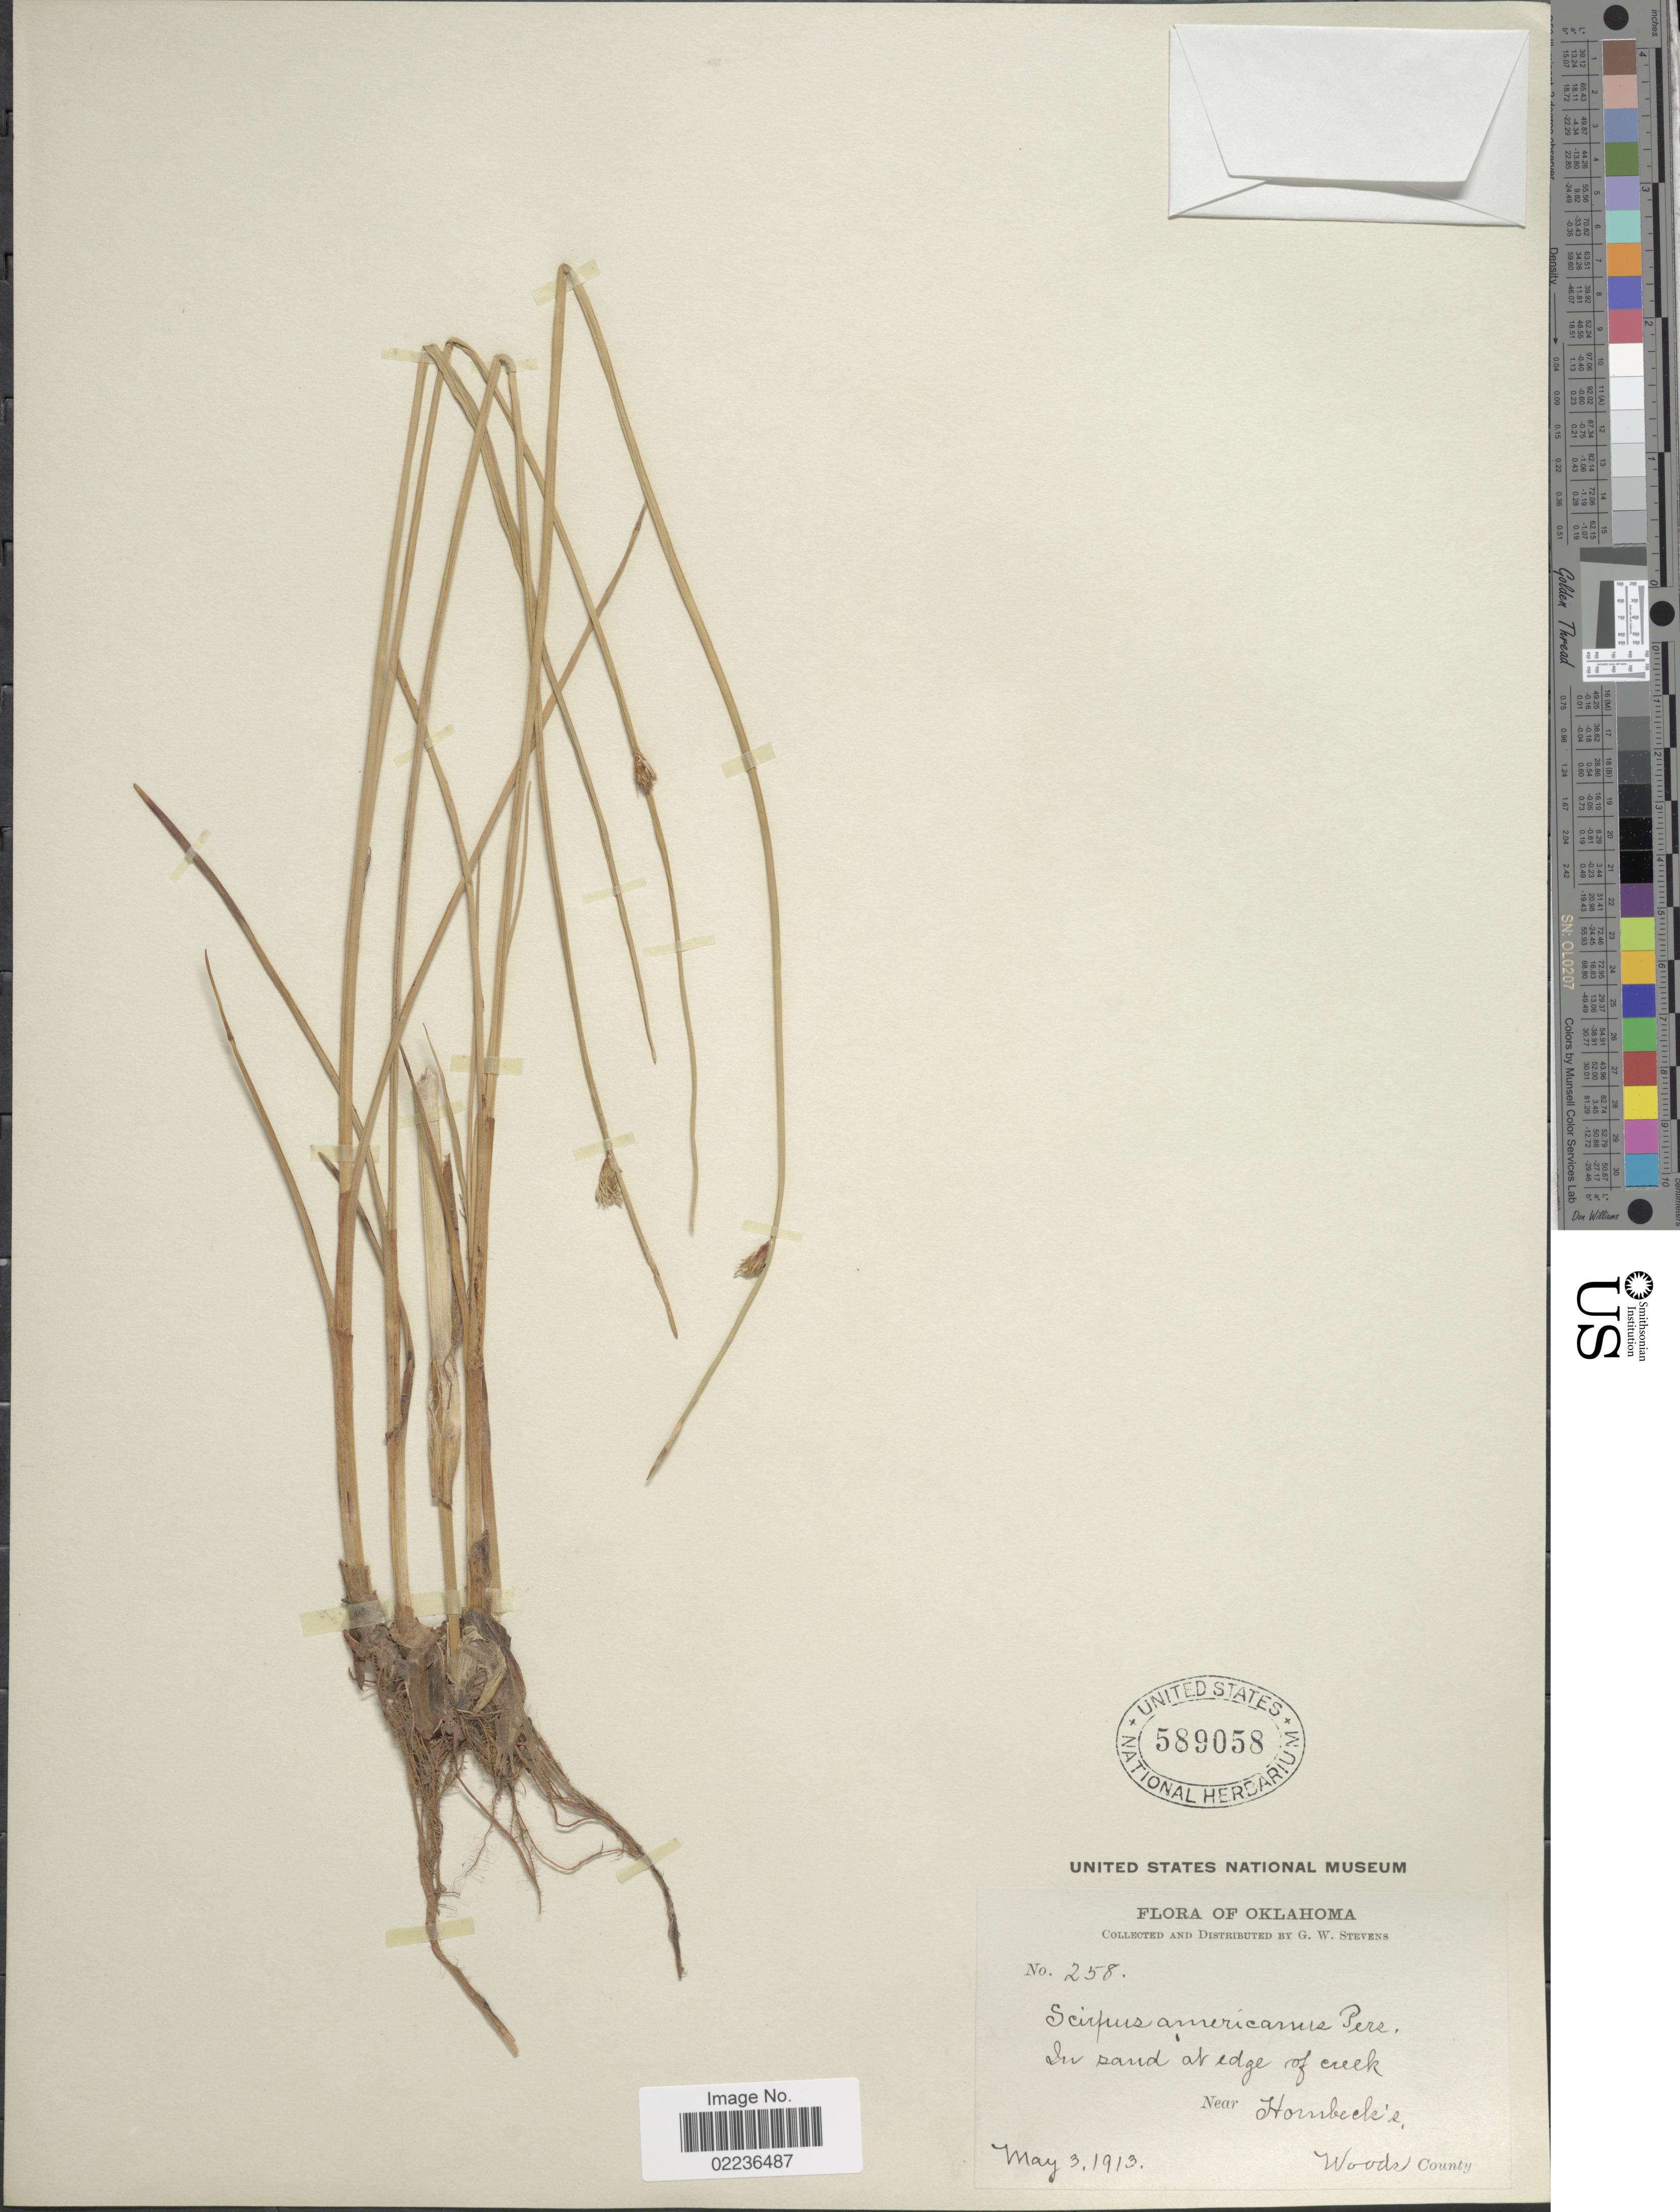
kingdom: Plantae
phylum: Tracheophyta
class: Liliopsida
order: Poales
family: Cyperaceae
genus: Schoenoplectus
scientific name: Schoenoplectus pungens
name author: (Vahl) Palla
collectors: G. W. Stevens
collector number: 258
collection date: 1913-05-03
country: United States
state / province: Oklahoma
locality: In sand at edge of creek, near Hornbeck's, Woods County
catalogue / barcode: US 589058